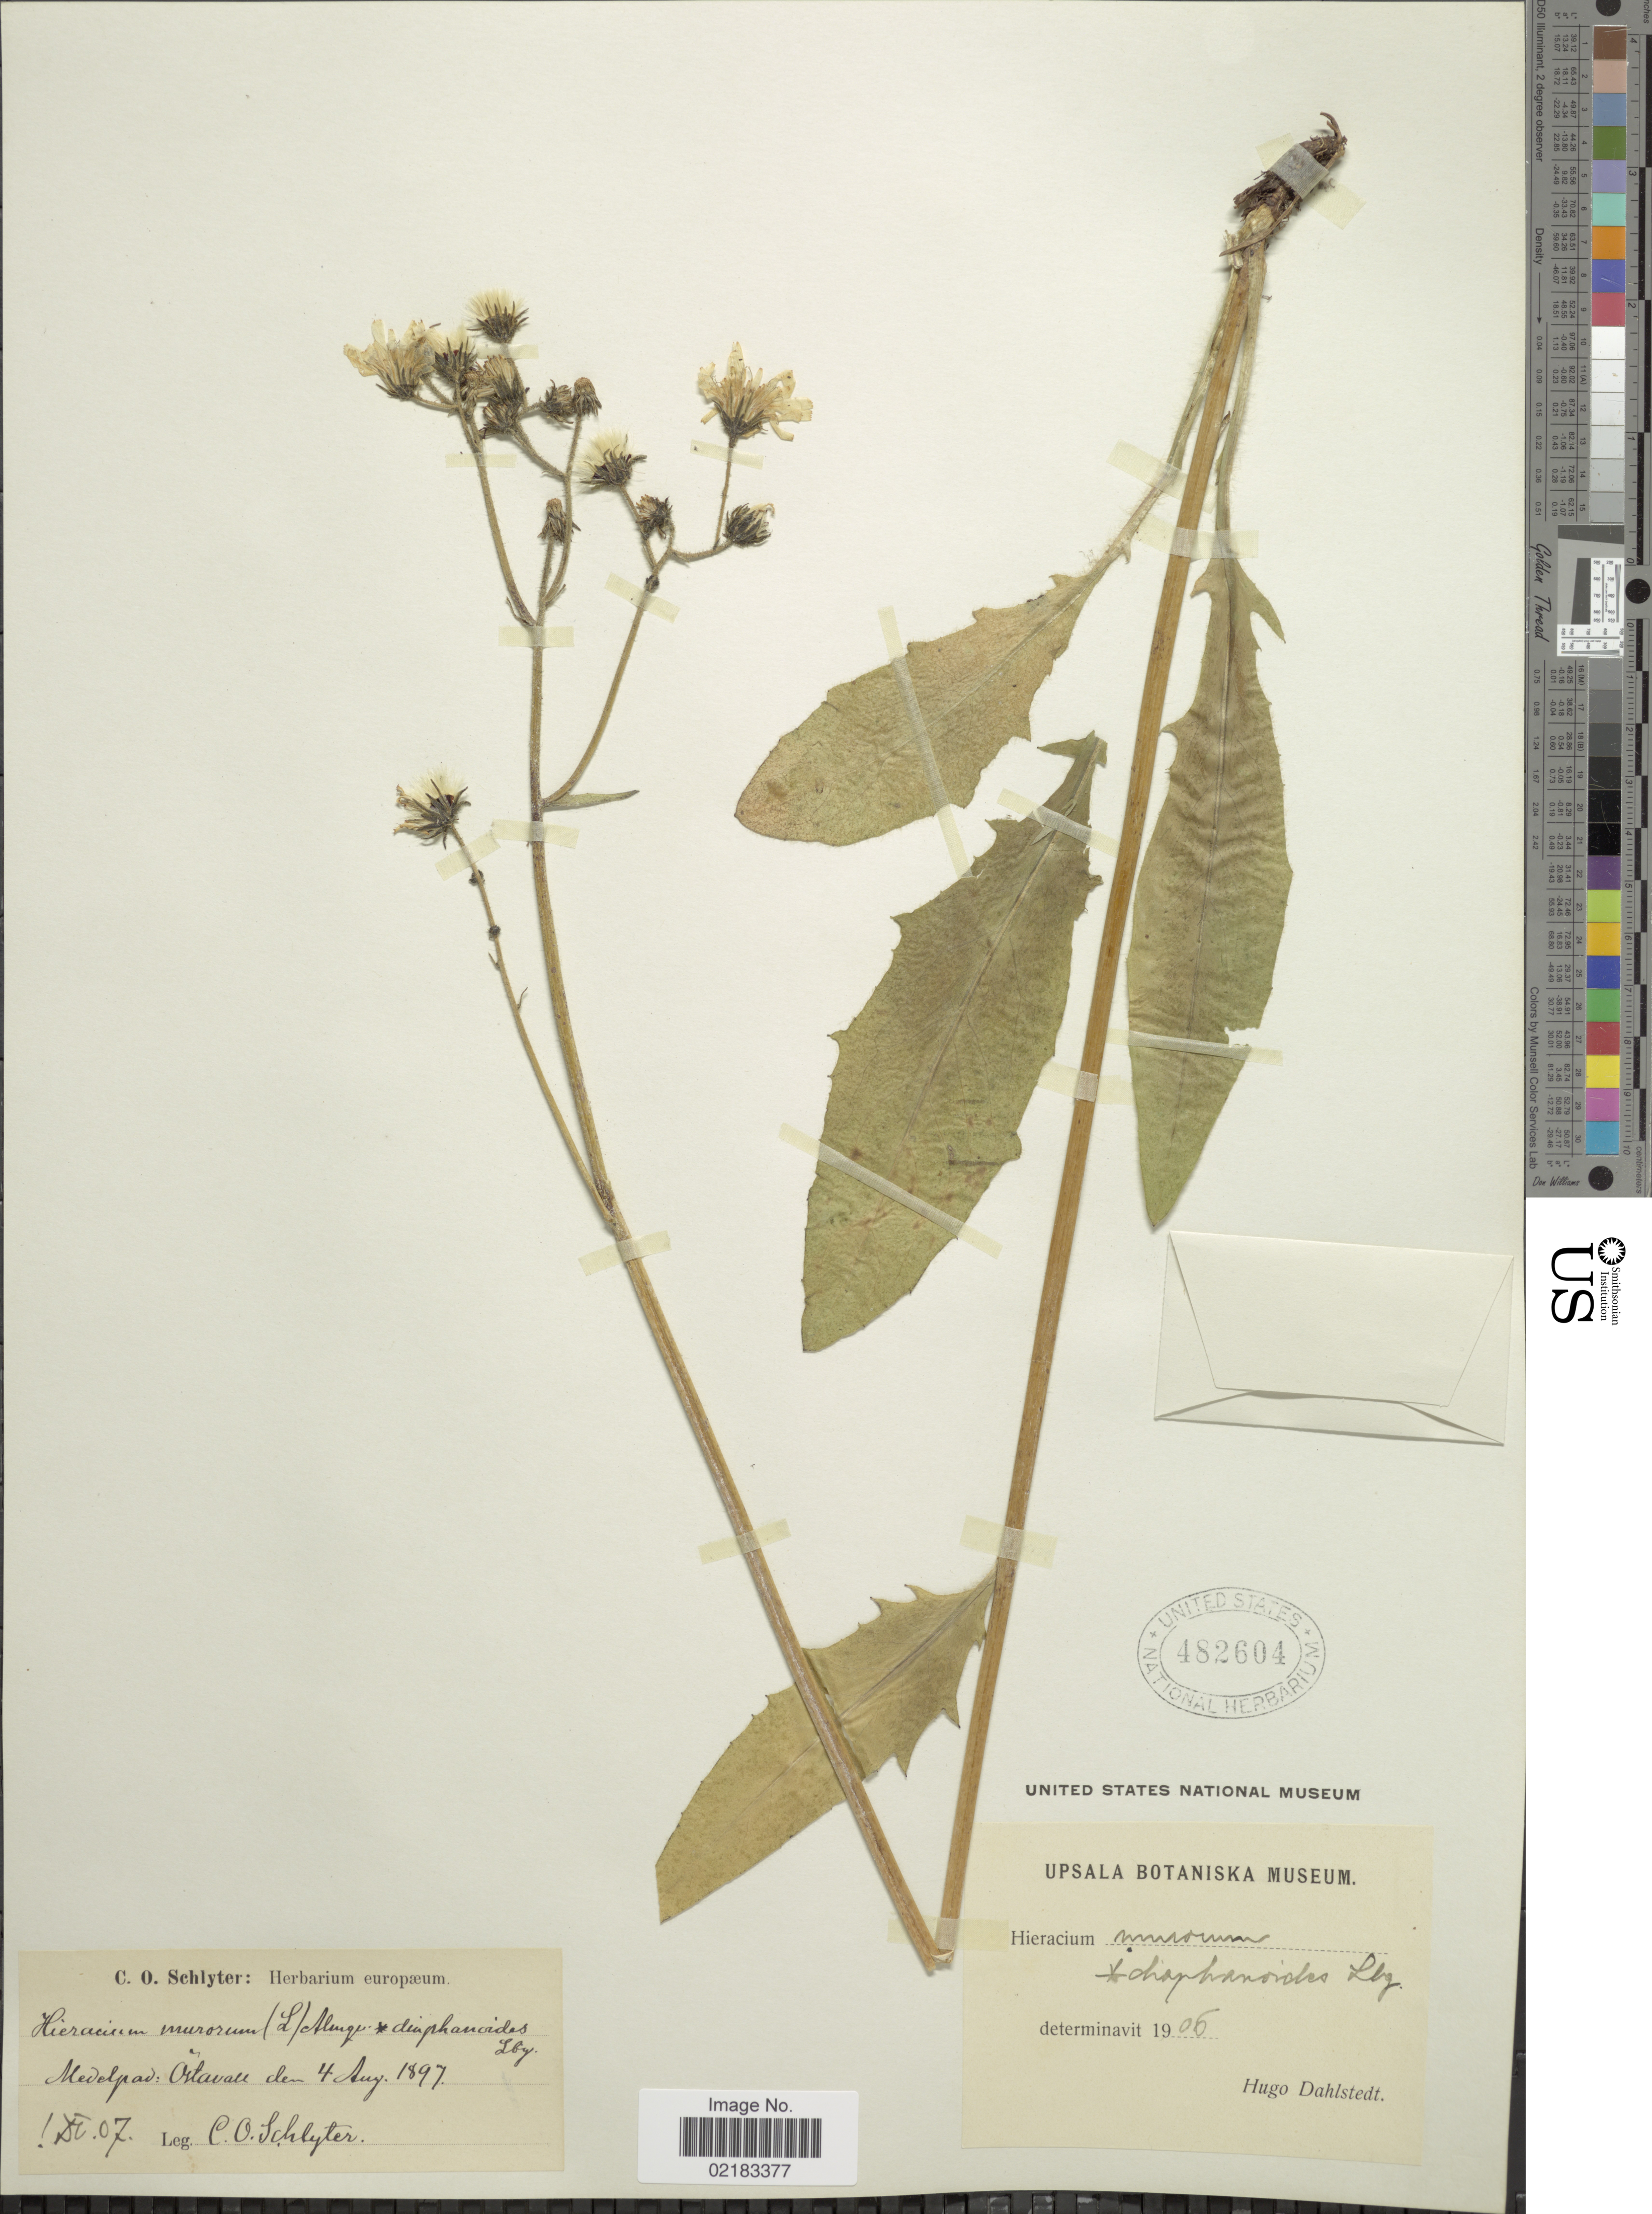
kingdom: Plantae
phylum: Tracheophyta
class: Magnoliopsida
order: Asterales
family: Asteraceae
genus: Hieracium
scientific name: Hieracium murorum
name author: L.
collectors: C. Schlyter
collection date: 1897-08-04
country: Sweden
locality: Medelpad: Ostavall.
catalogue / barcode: US 482604